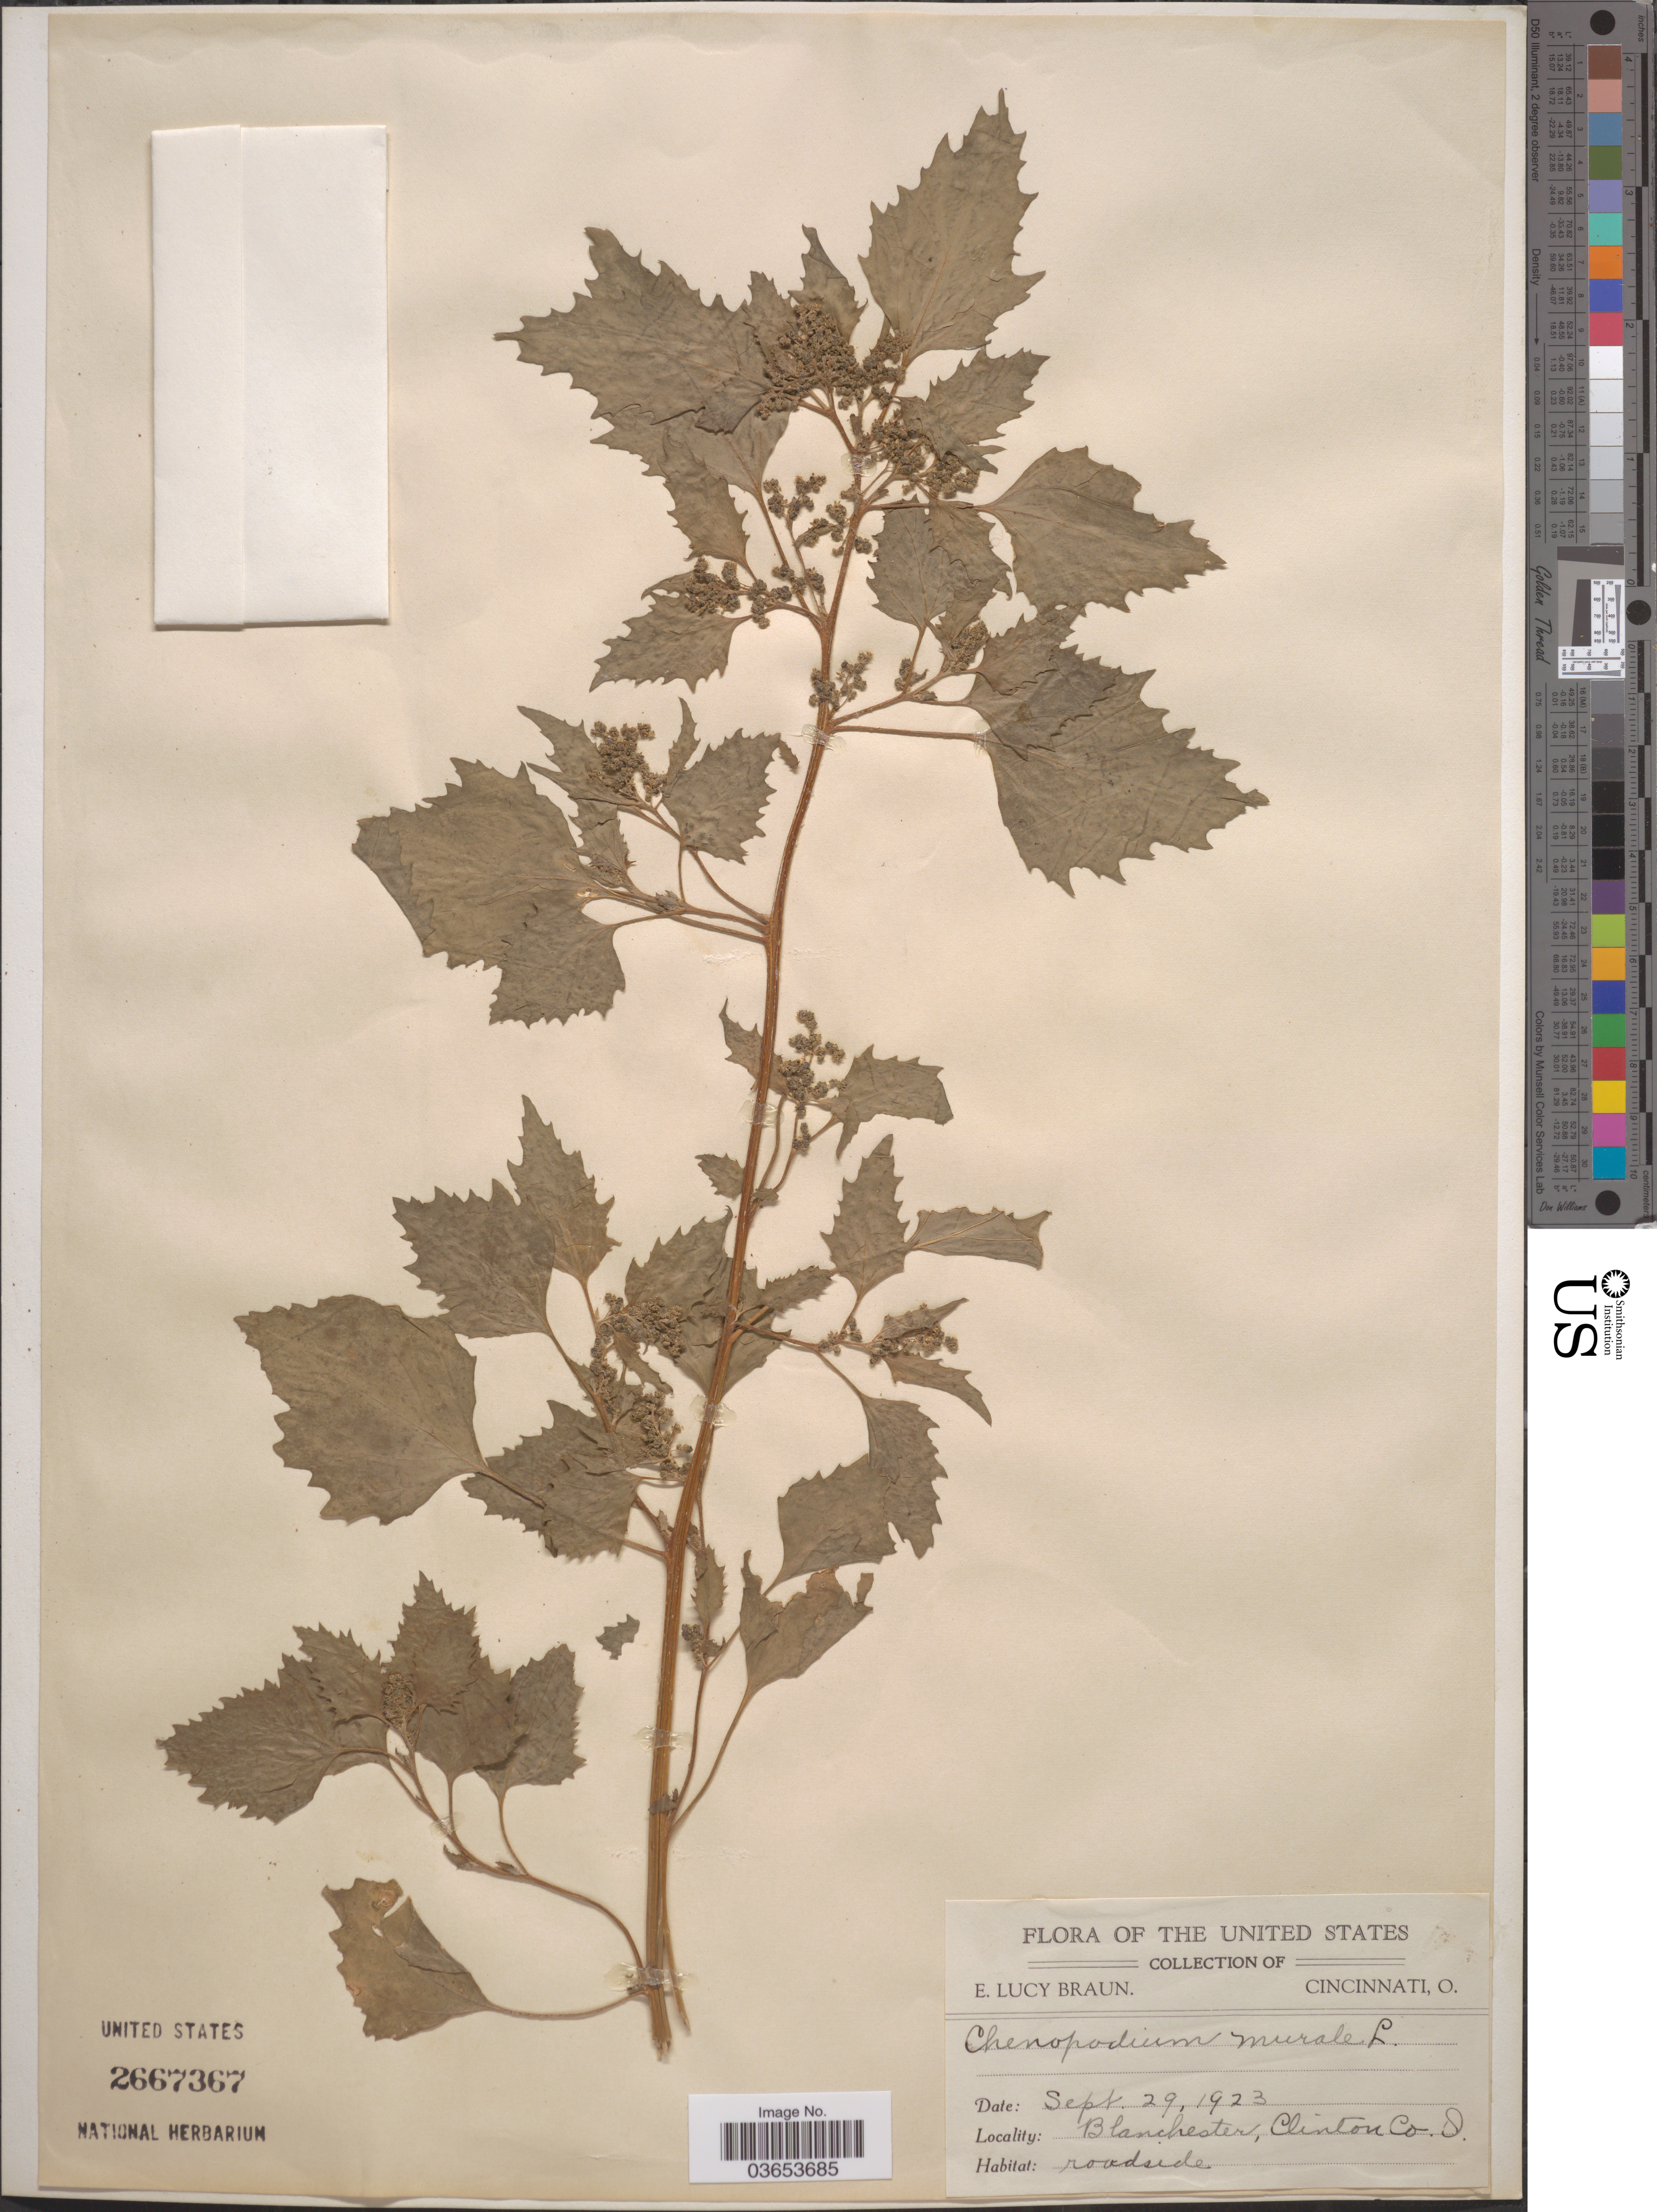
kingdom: Plantae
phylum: Tracheophyta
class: Magnoliopsida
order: Caryophyllales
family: Amaranthaceae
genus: Chenopodium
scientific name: Chenopodium murale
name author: L.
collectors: E. L. Braun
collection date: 1923-09-29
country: United States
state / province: Ohio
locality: Blanchester, Clinton Co.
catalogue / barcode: US 2667367